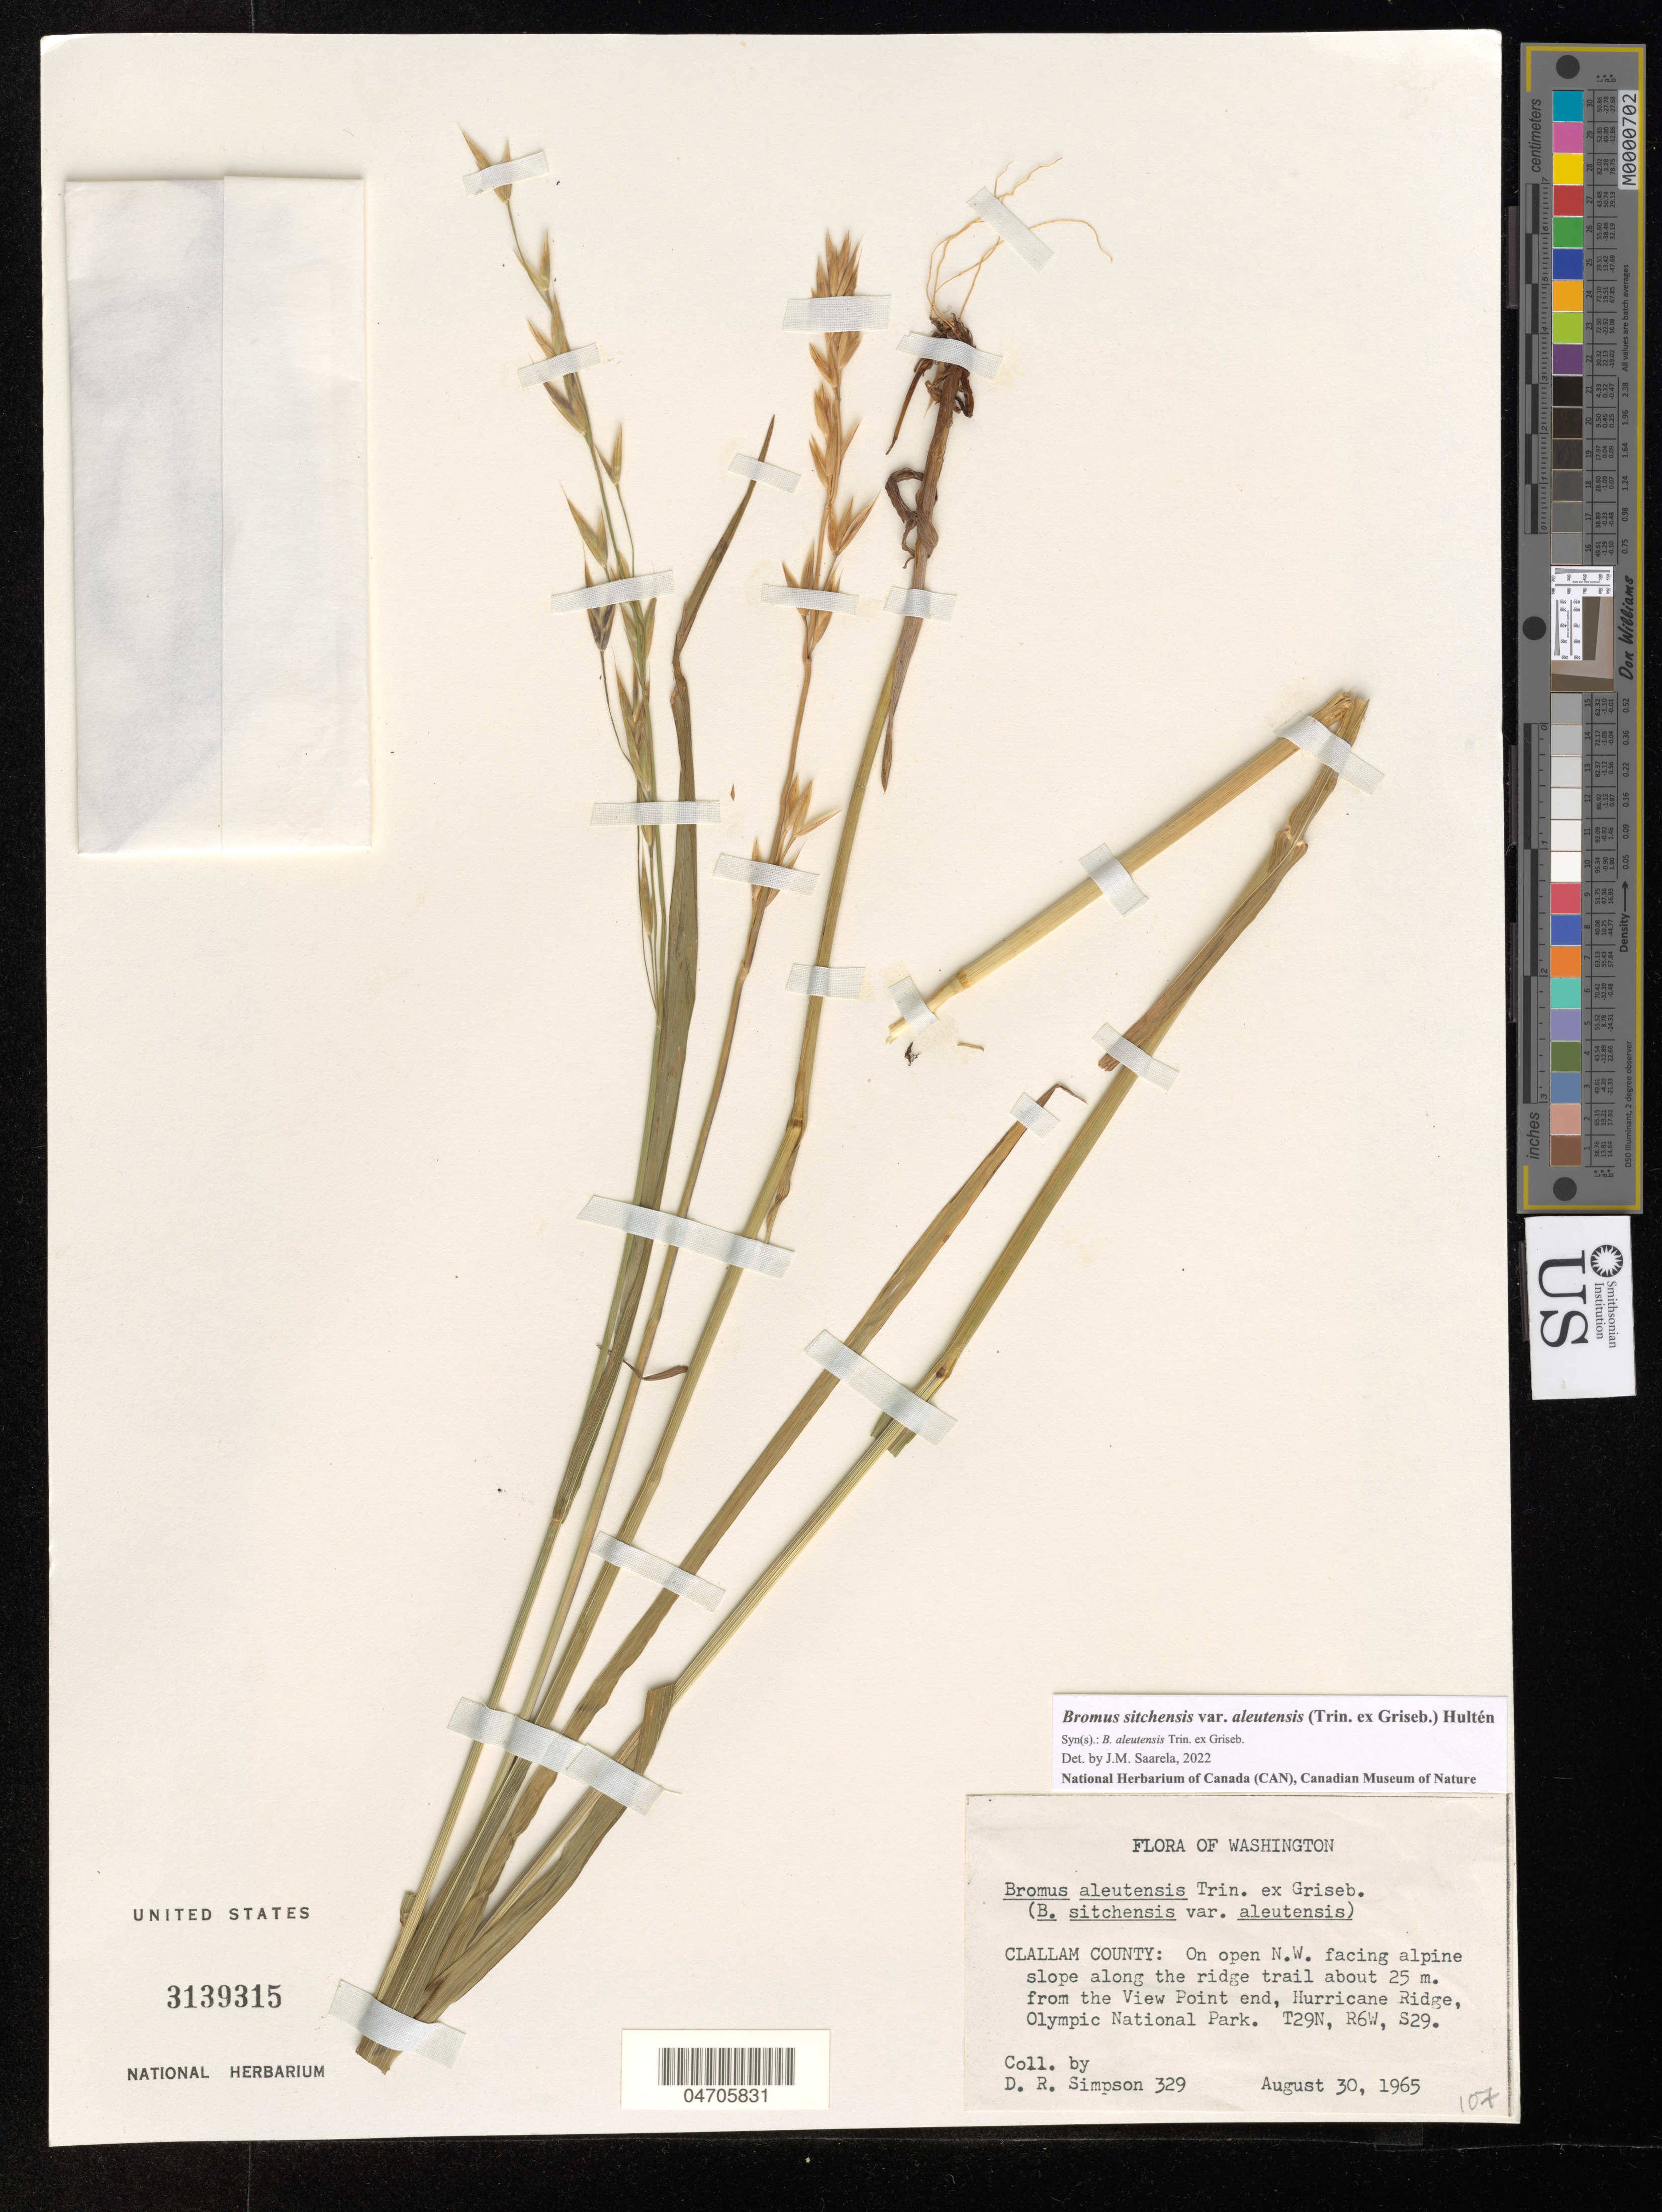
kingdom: Plantae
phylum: Tracheophyta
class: Liliopsida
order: Poales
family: Poaceae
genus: Bromus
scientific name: Bromus sitchensis var. polyanthus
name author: (Scribn. ex Shear) R.E. Brainerd & Otting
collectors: D. R. Simpson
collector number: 329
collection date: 1965-08-30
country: United States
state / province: Washington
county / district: Clallam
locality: Clallam County: On open N. W. facing alpine slope along the ridge trail about 25 m. from the View Point end, Hurricane Ridge, Olympic National Park. T29N R6W, S29.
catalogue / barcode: US 3139315